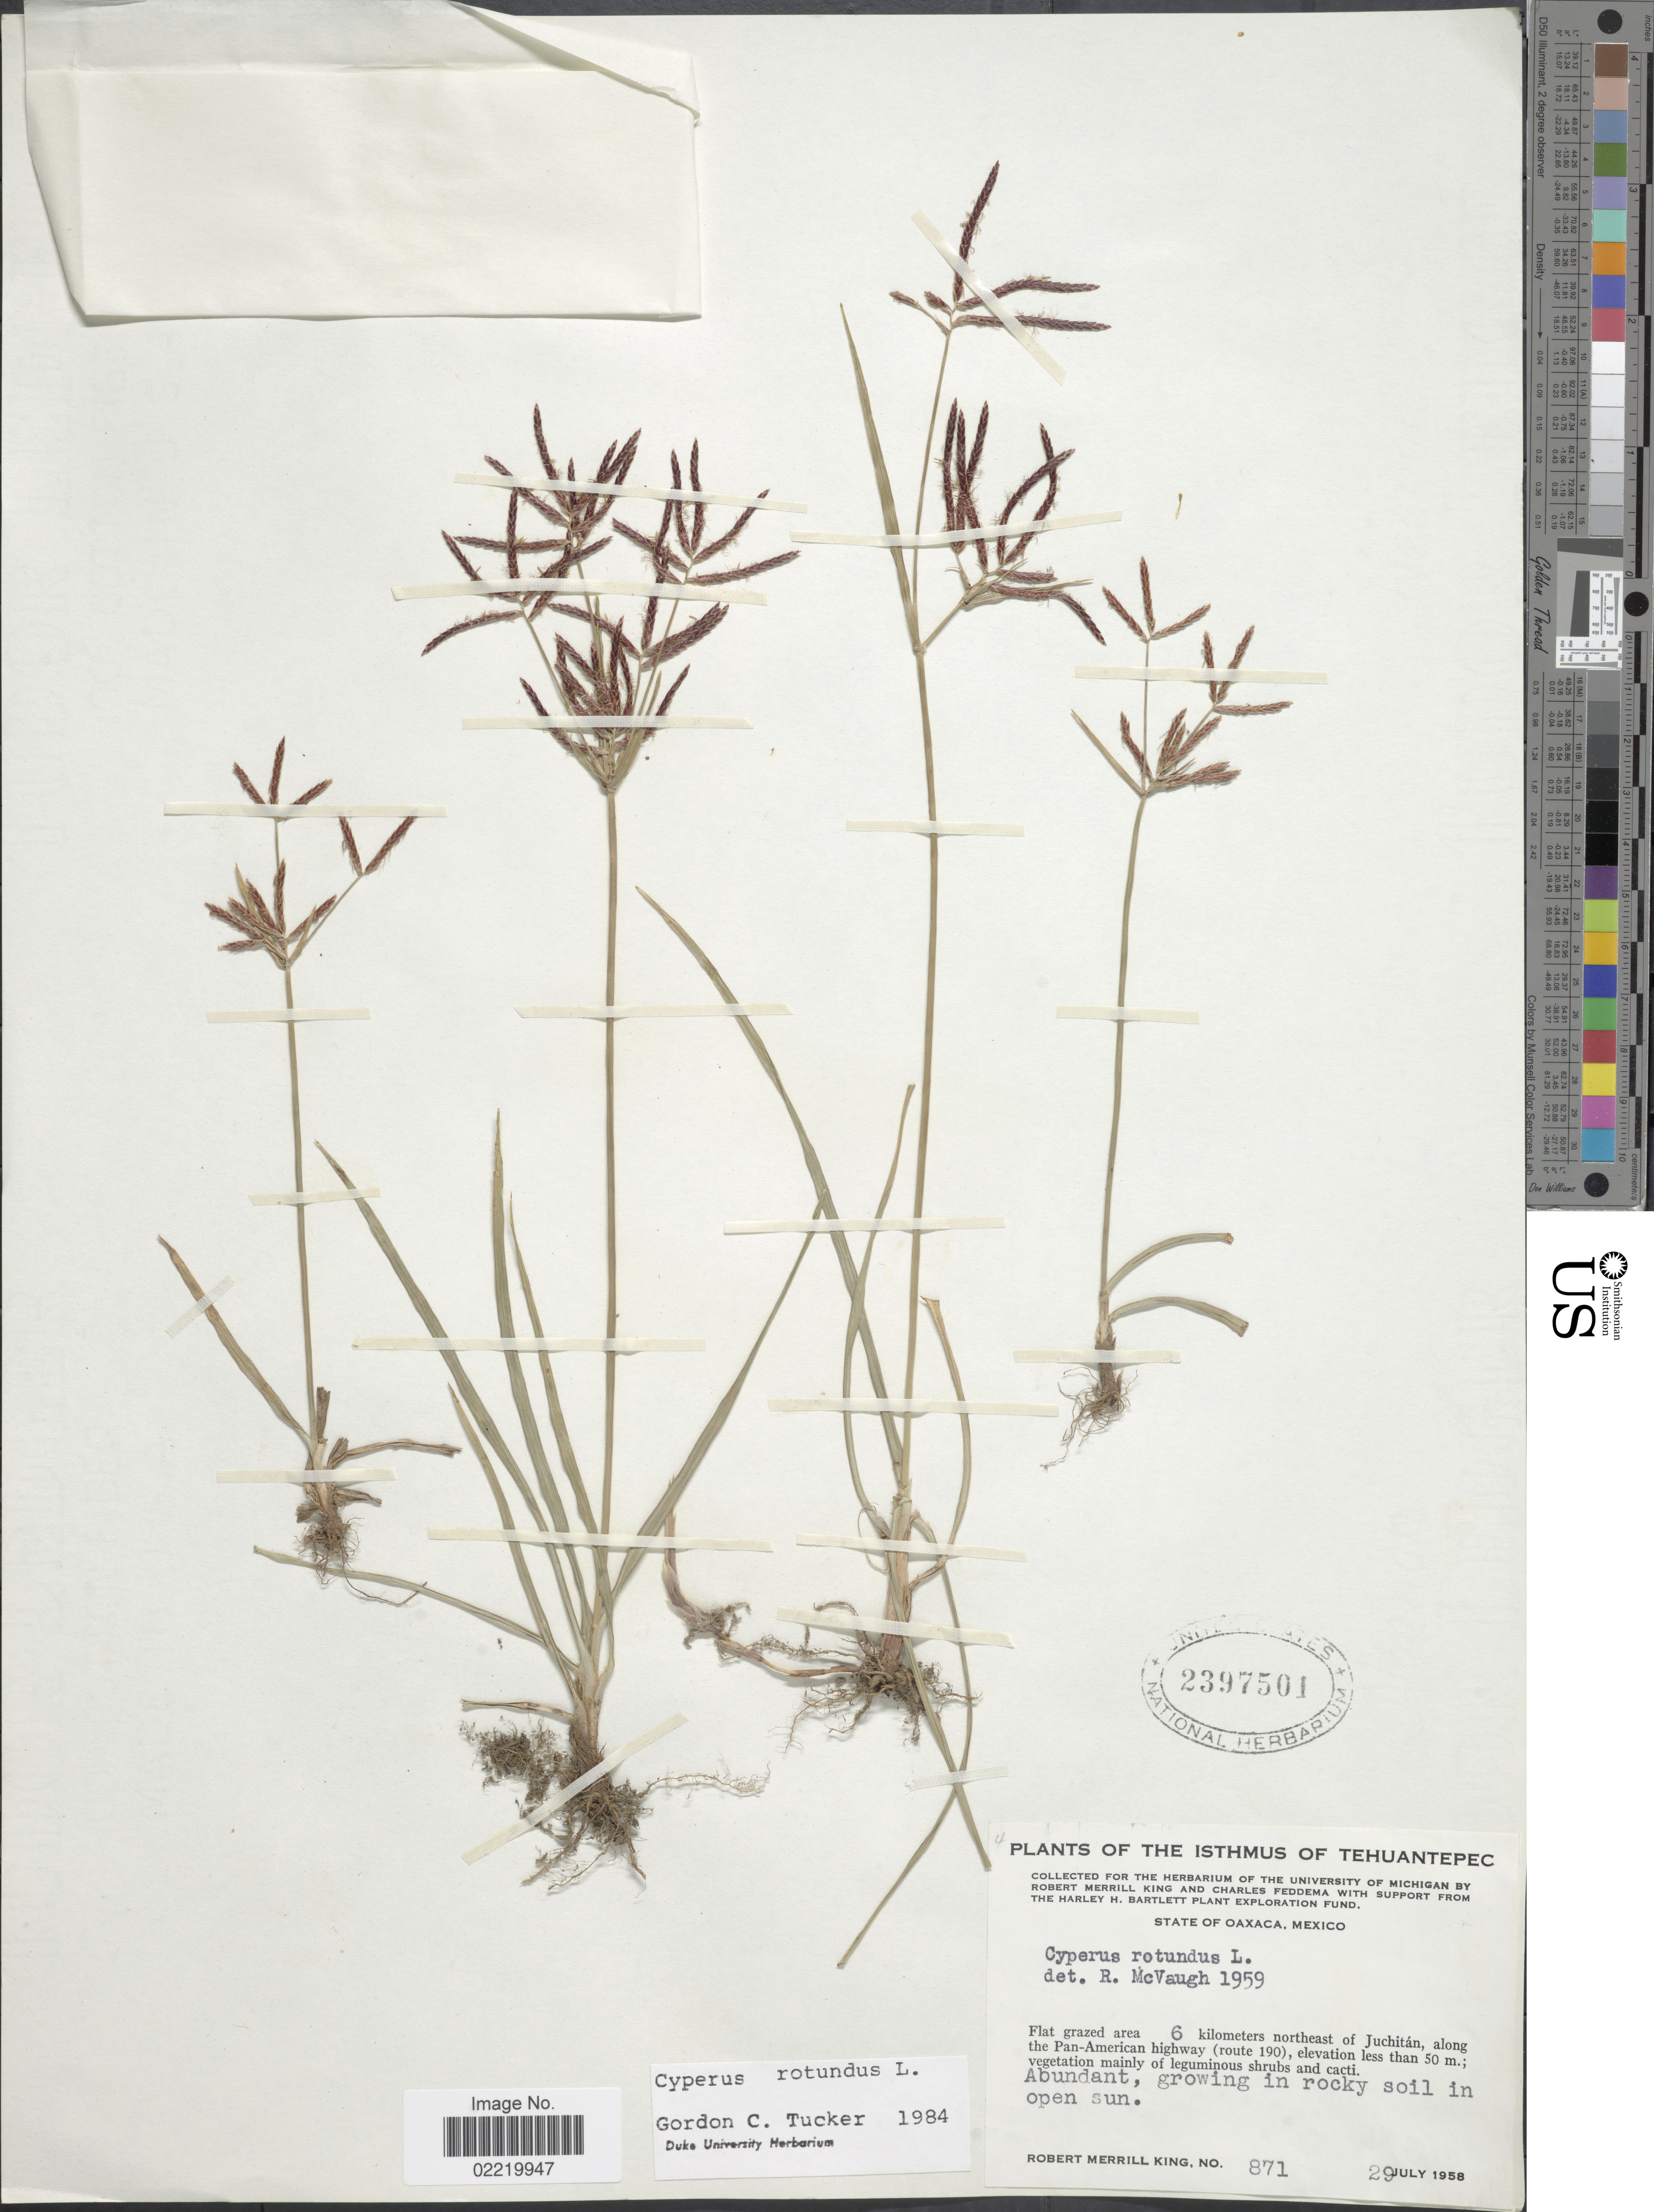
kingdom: Plantae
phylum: Tracheophyta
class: Liliopsida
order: Poales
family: Cyperaceae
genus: Cyperus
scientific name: Cyperus rotundus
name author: L.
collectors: R. M. King, C. Feddema & H. H. Bartlett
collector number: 871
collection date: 1958-07-29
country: Mexico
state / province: Oaxaca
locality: Isthmus of Tehuantepec, Flat grazed area 6 kilometers northeast of Juchitan, along the Pan-American highway (route 190), growing in rocky soil in open sun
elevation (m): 50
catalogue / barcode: US 2397501